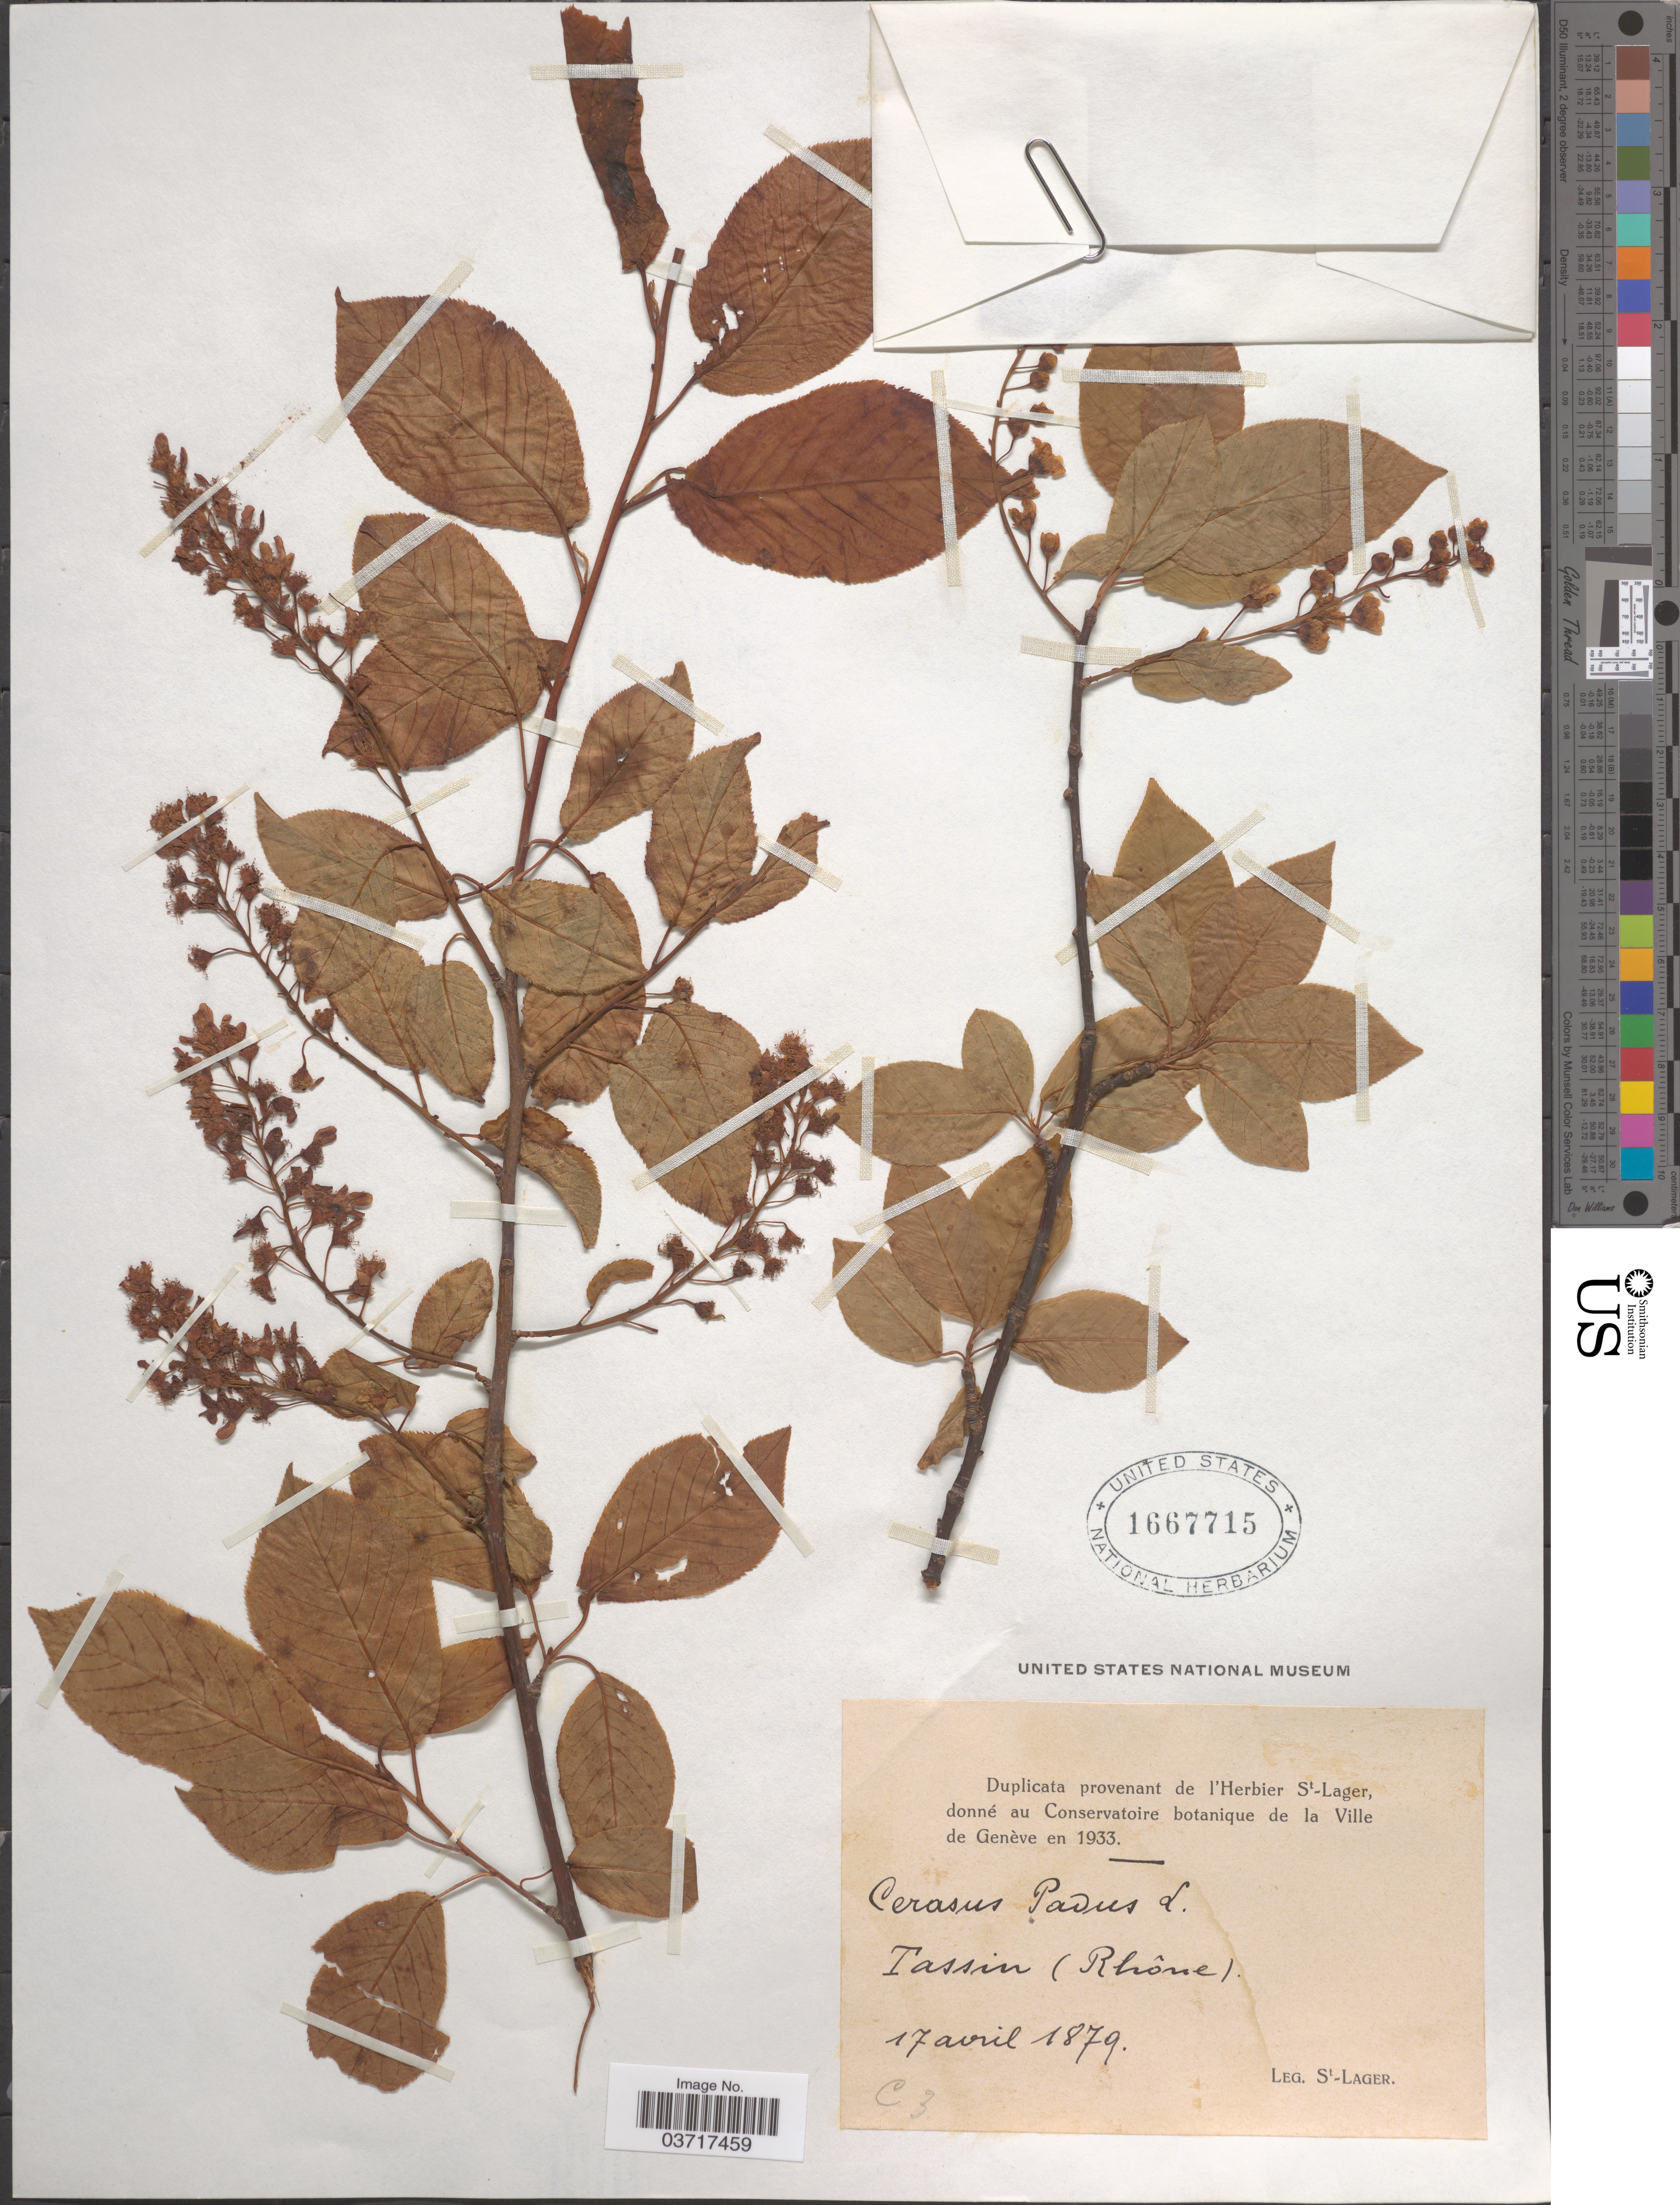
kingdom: Plantae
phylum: Tracheophyta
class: Magnoliopsida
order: Rosales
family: Rosaceae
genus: Prunus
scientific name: Prunus padus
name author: L.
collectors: S. Lager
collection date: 1879-04-17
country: France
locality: Tassin (Rhône).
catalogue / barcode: US 1667715